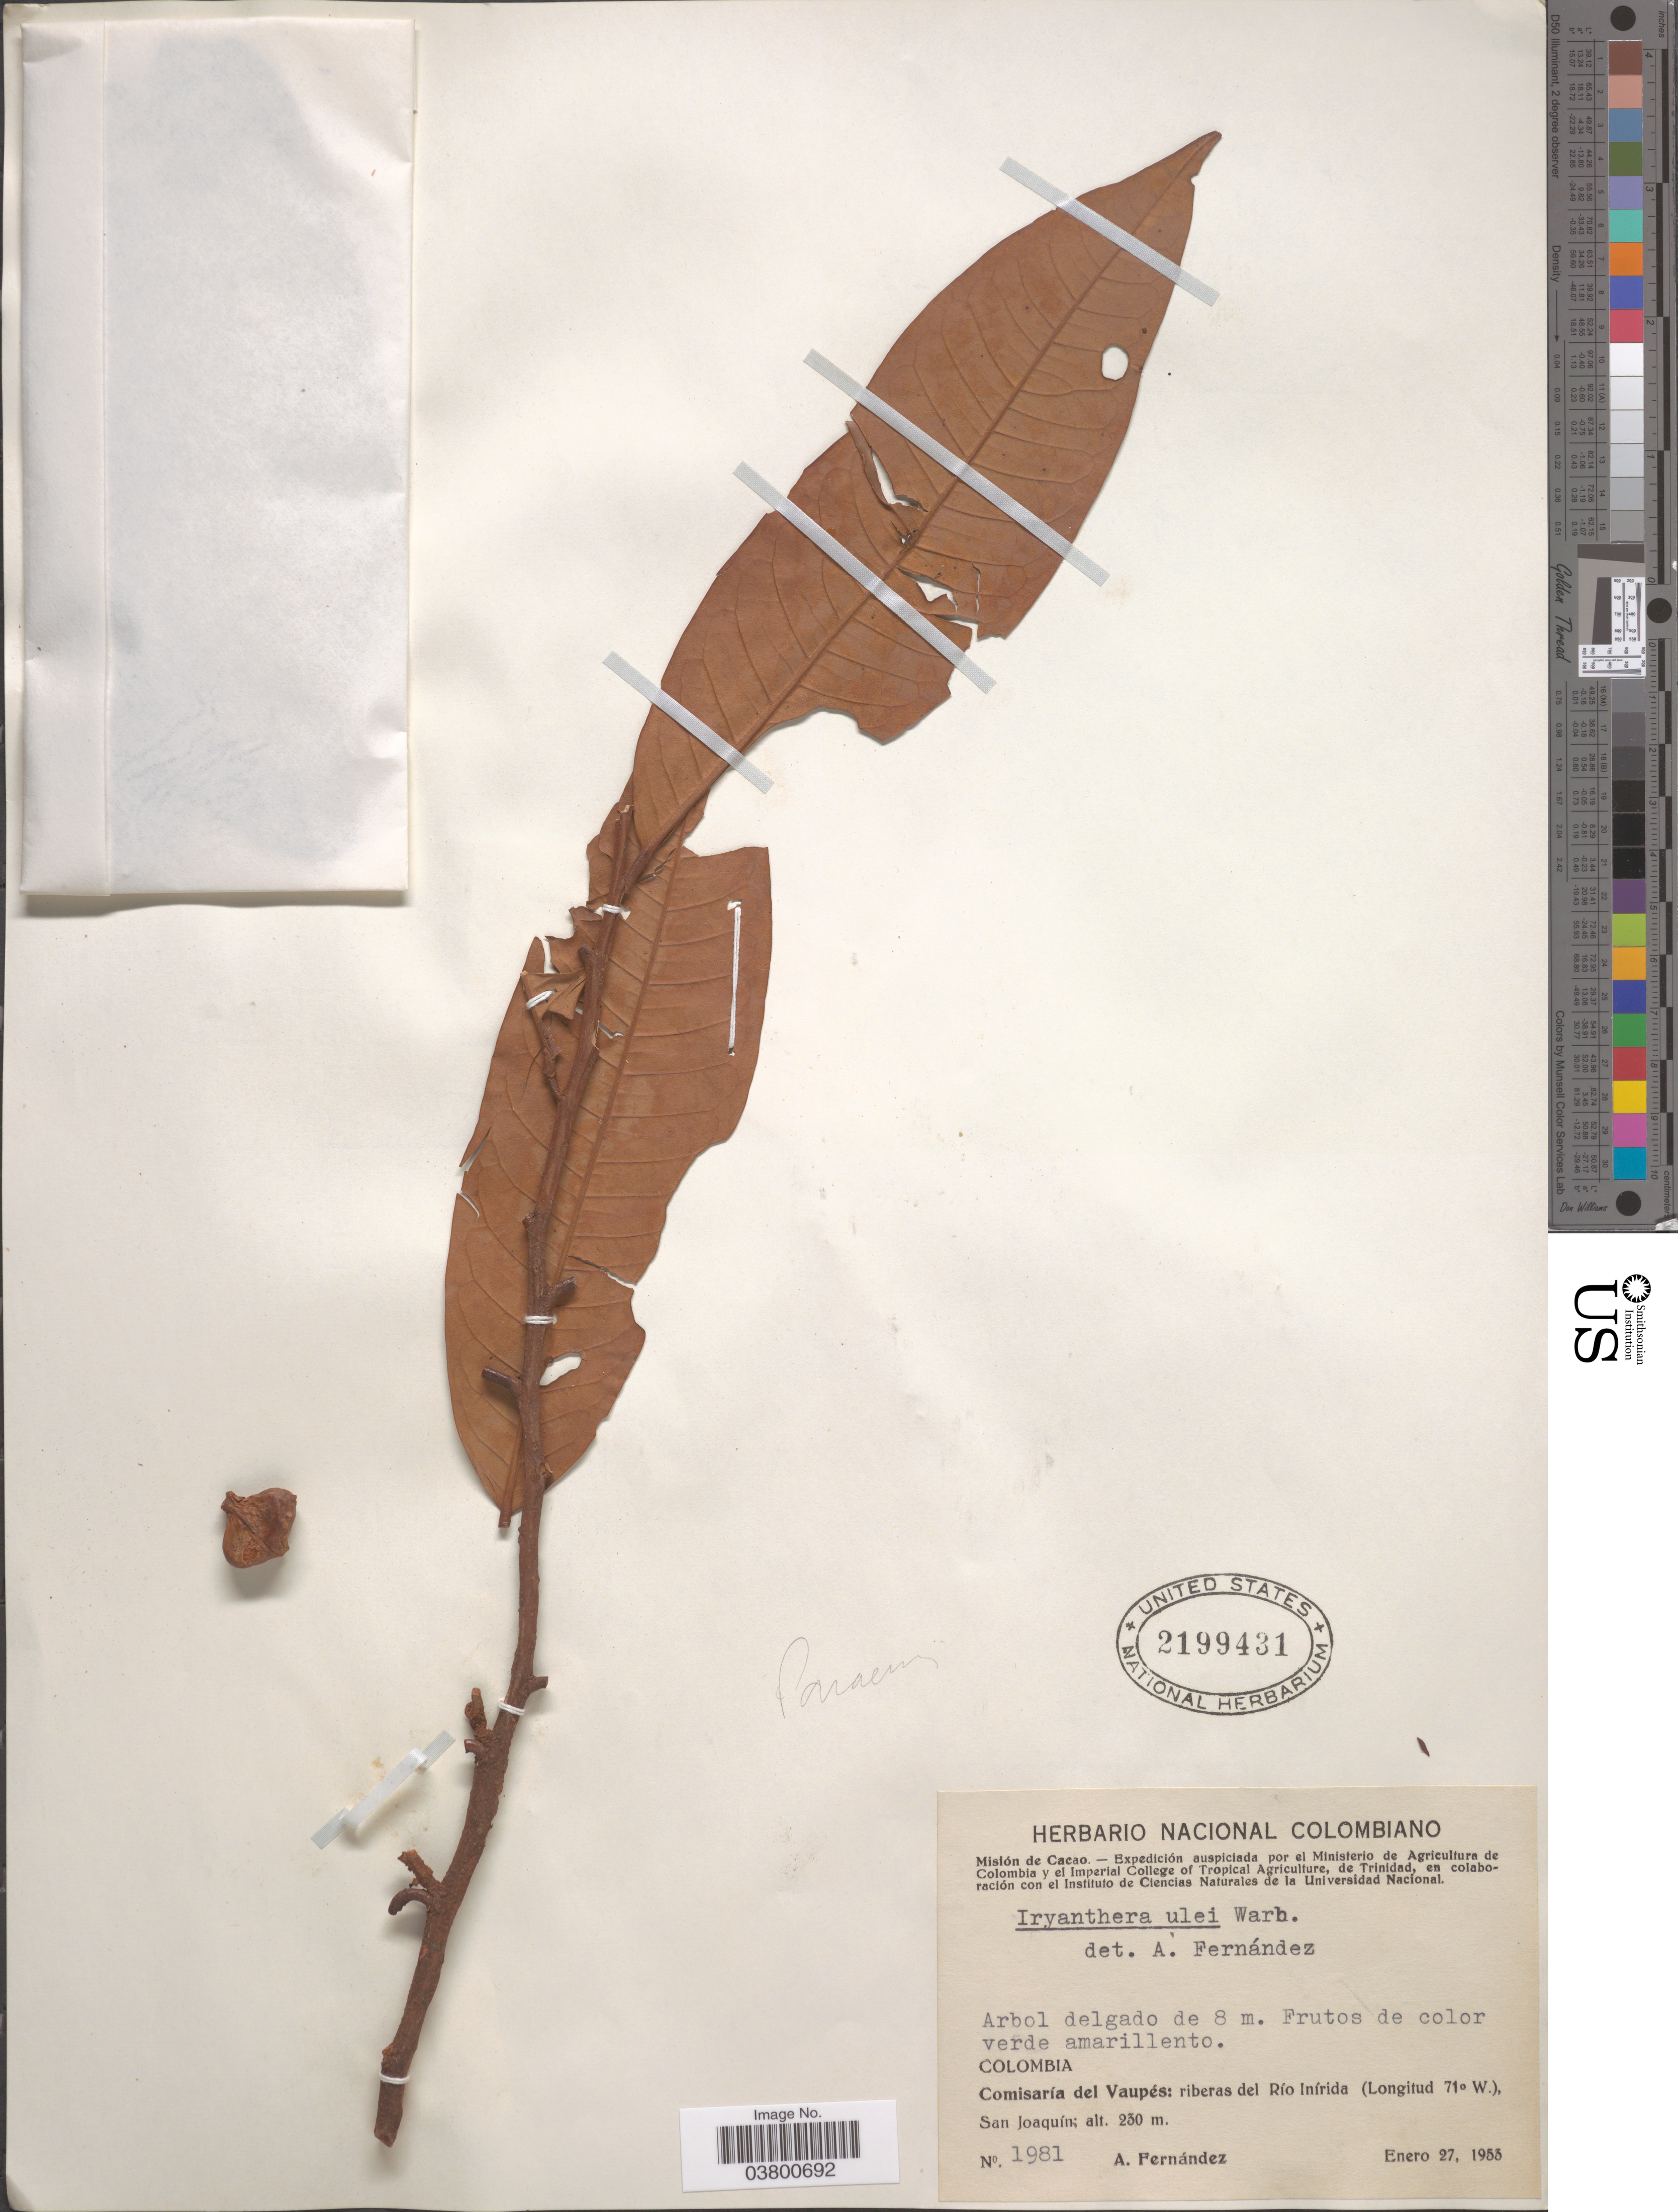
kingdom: Plantae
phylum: Tracheophyta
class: Magnoliopsida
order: Magnoliales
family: Myristicaceae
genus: Iryanthera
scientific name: Iryanthera ulei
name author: Warb.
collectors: A. Fernández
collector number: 1981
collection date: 1953-02-27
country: Colombia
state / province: Vaupés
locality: Comisaría del Vaupés: riberas del Río Inírida. San Joaquín.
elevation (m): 230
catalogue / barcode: US 2199431